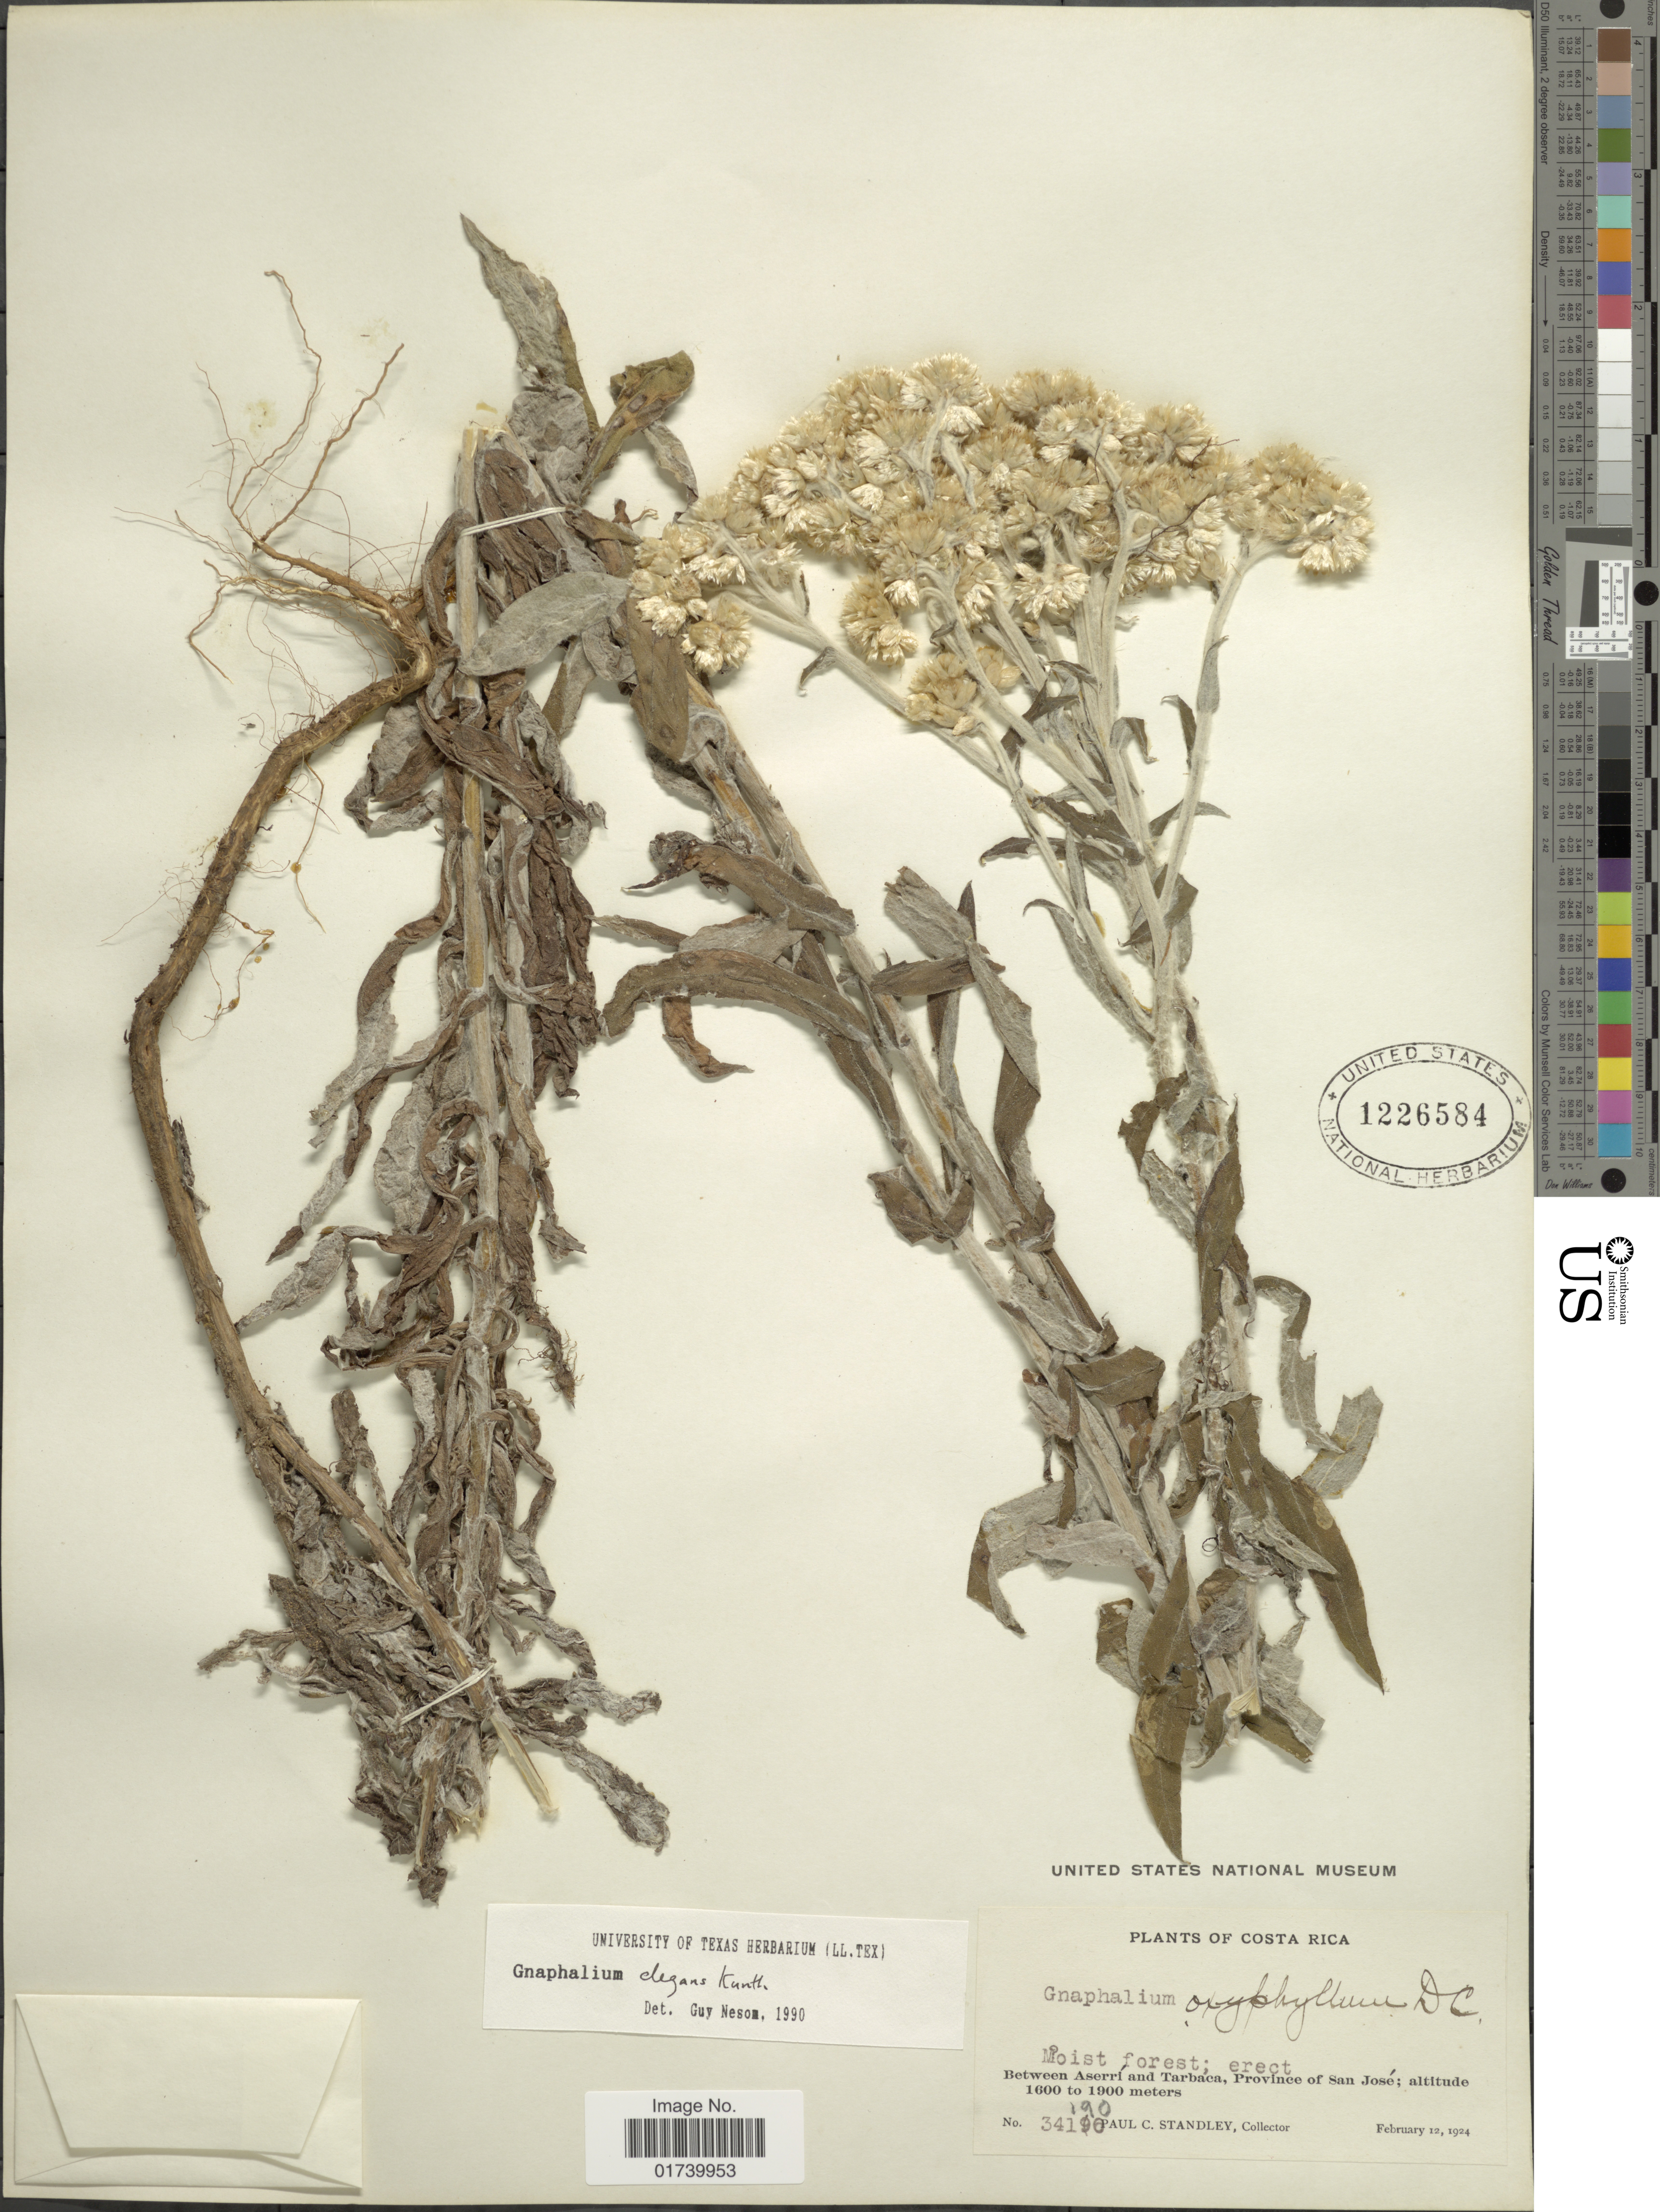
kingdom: Plantae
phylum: Tracheophyta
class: Magnoliopsida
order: Asterales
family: Asteraceae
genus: Pseudognaphalium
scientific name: Pseudognaphalium elegans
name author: (Kunth) Kartesz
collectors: P. C. Standley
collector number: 34190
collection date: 1924-02-12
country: Costa Rica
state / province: San José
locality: Between Aserri and Tarbaca, Province of San Jose.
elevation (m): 1600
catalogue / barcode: US 1226584